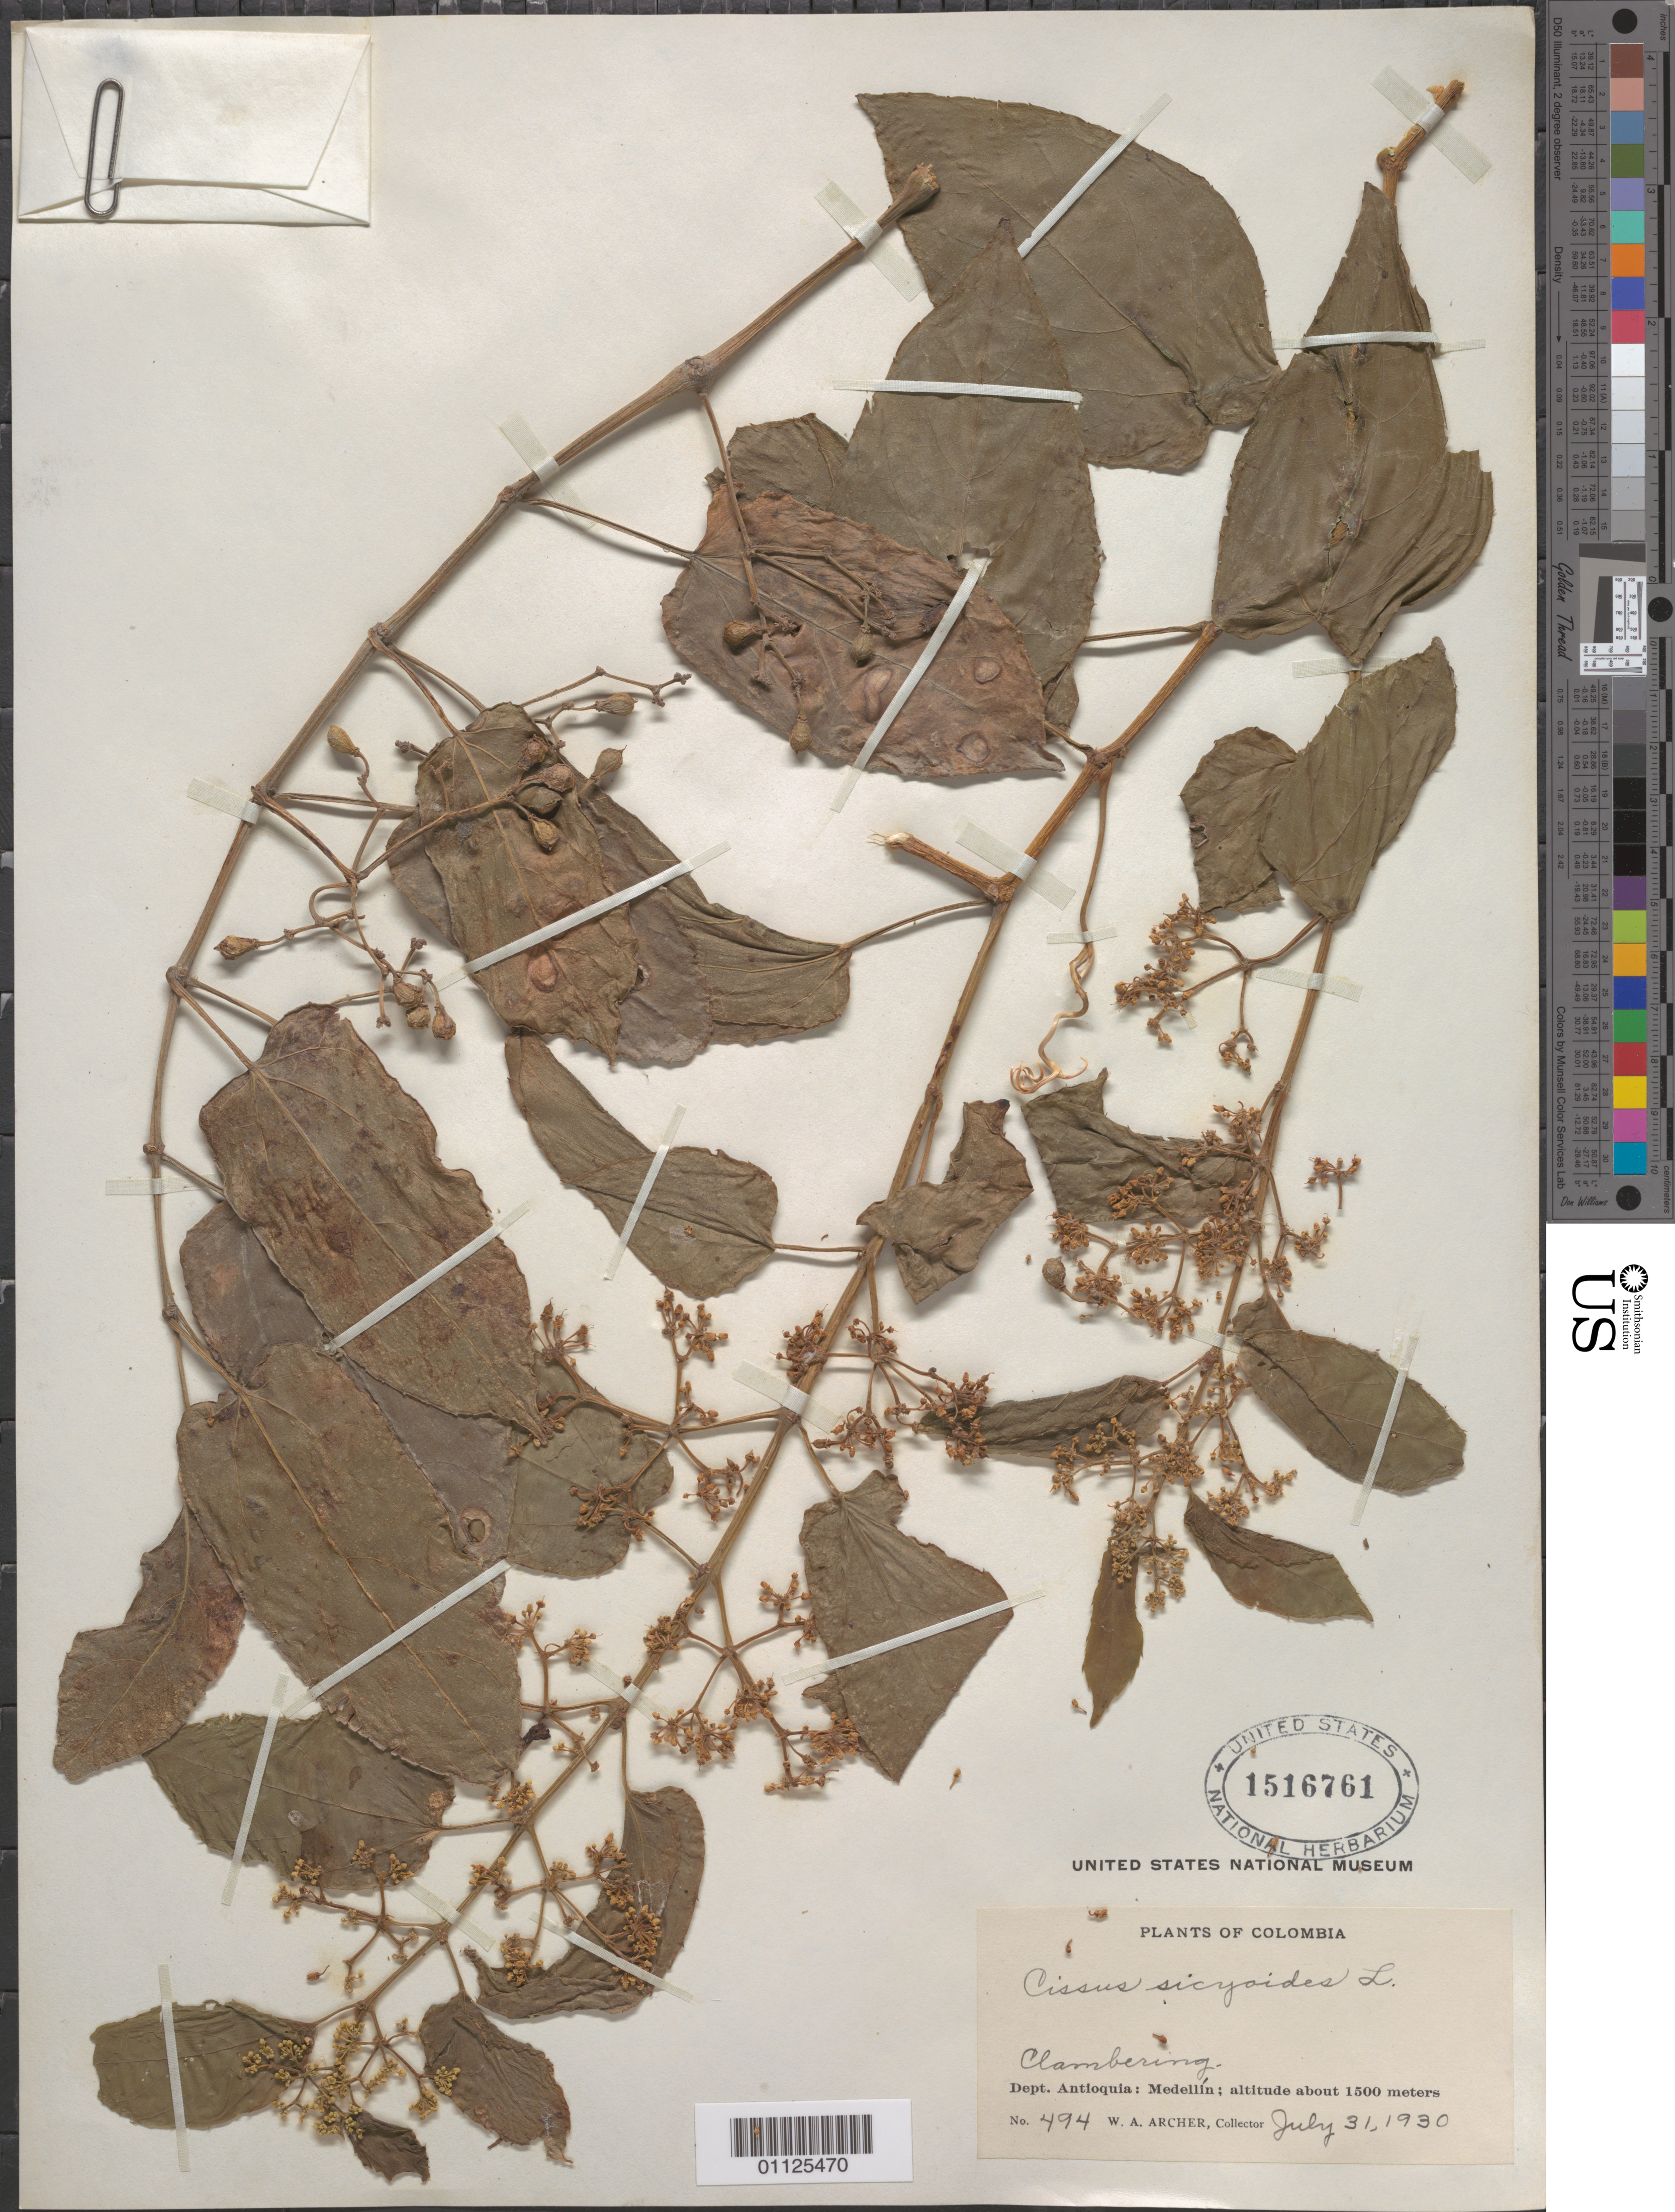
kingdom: Plantae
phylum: Tracheophyta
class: Magnoliopsida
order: Vitales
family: Vitaceae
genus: Cissus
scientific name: Cissus verticillata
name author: (L.) Nicolson & C.E. Jarvis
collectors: W. A. Archer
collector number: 494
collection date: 1930-07-31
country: Colombia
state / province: Antioquia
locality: Medellin.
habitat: Clambering.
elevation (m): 1500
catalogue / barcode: US 1516761